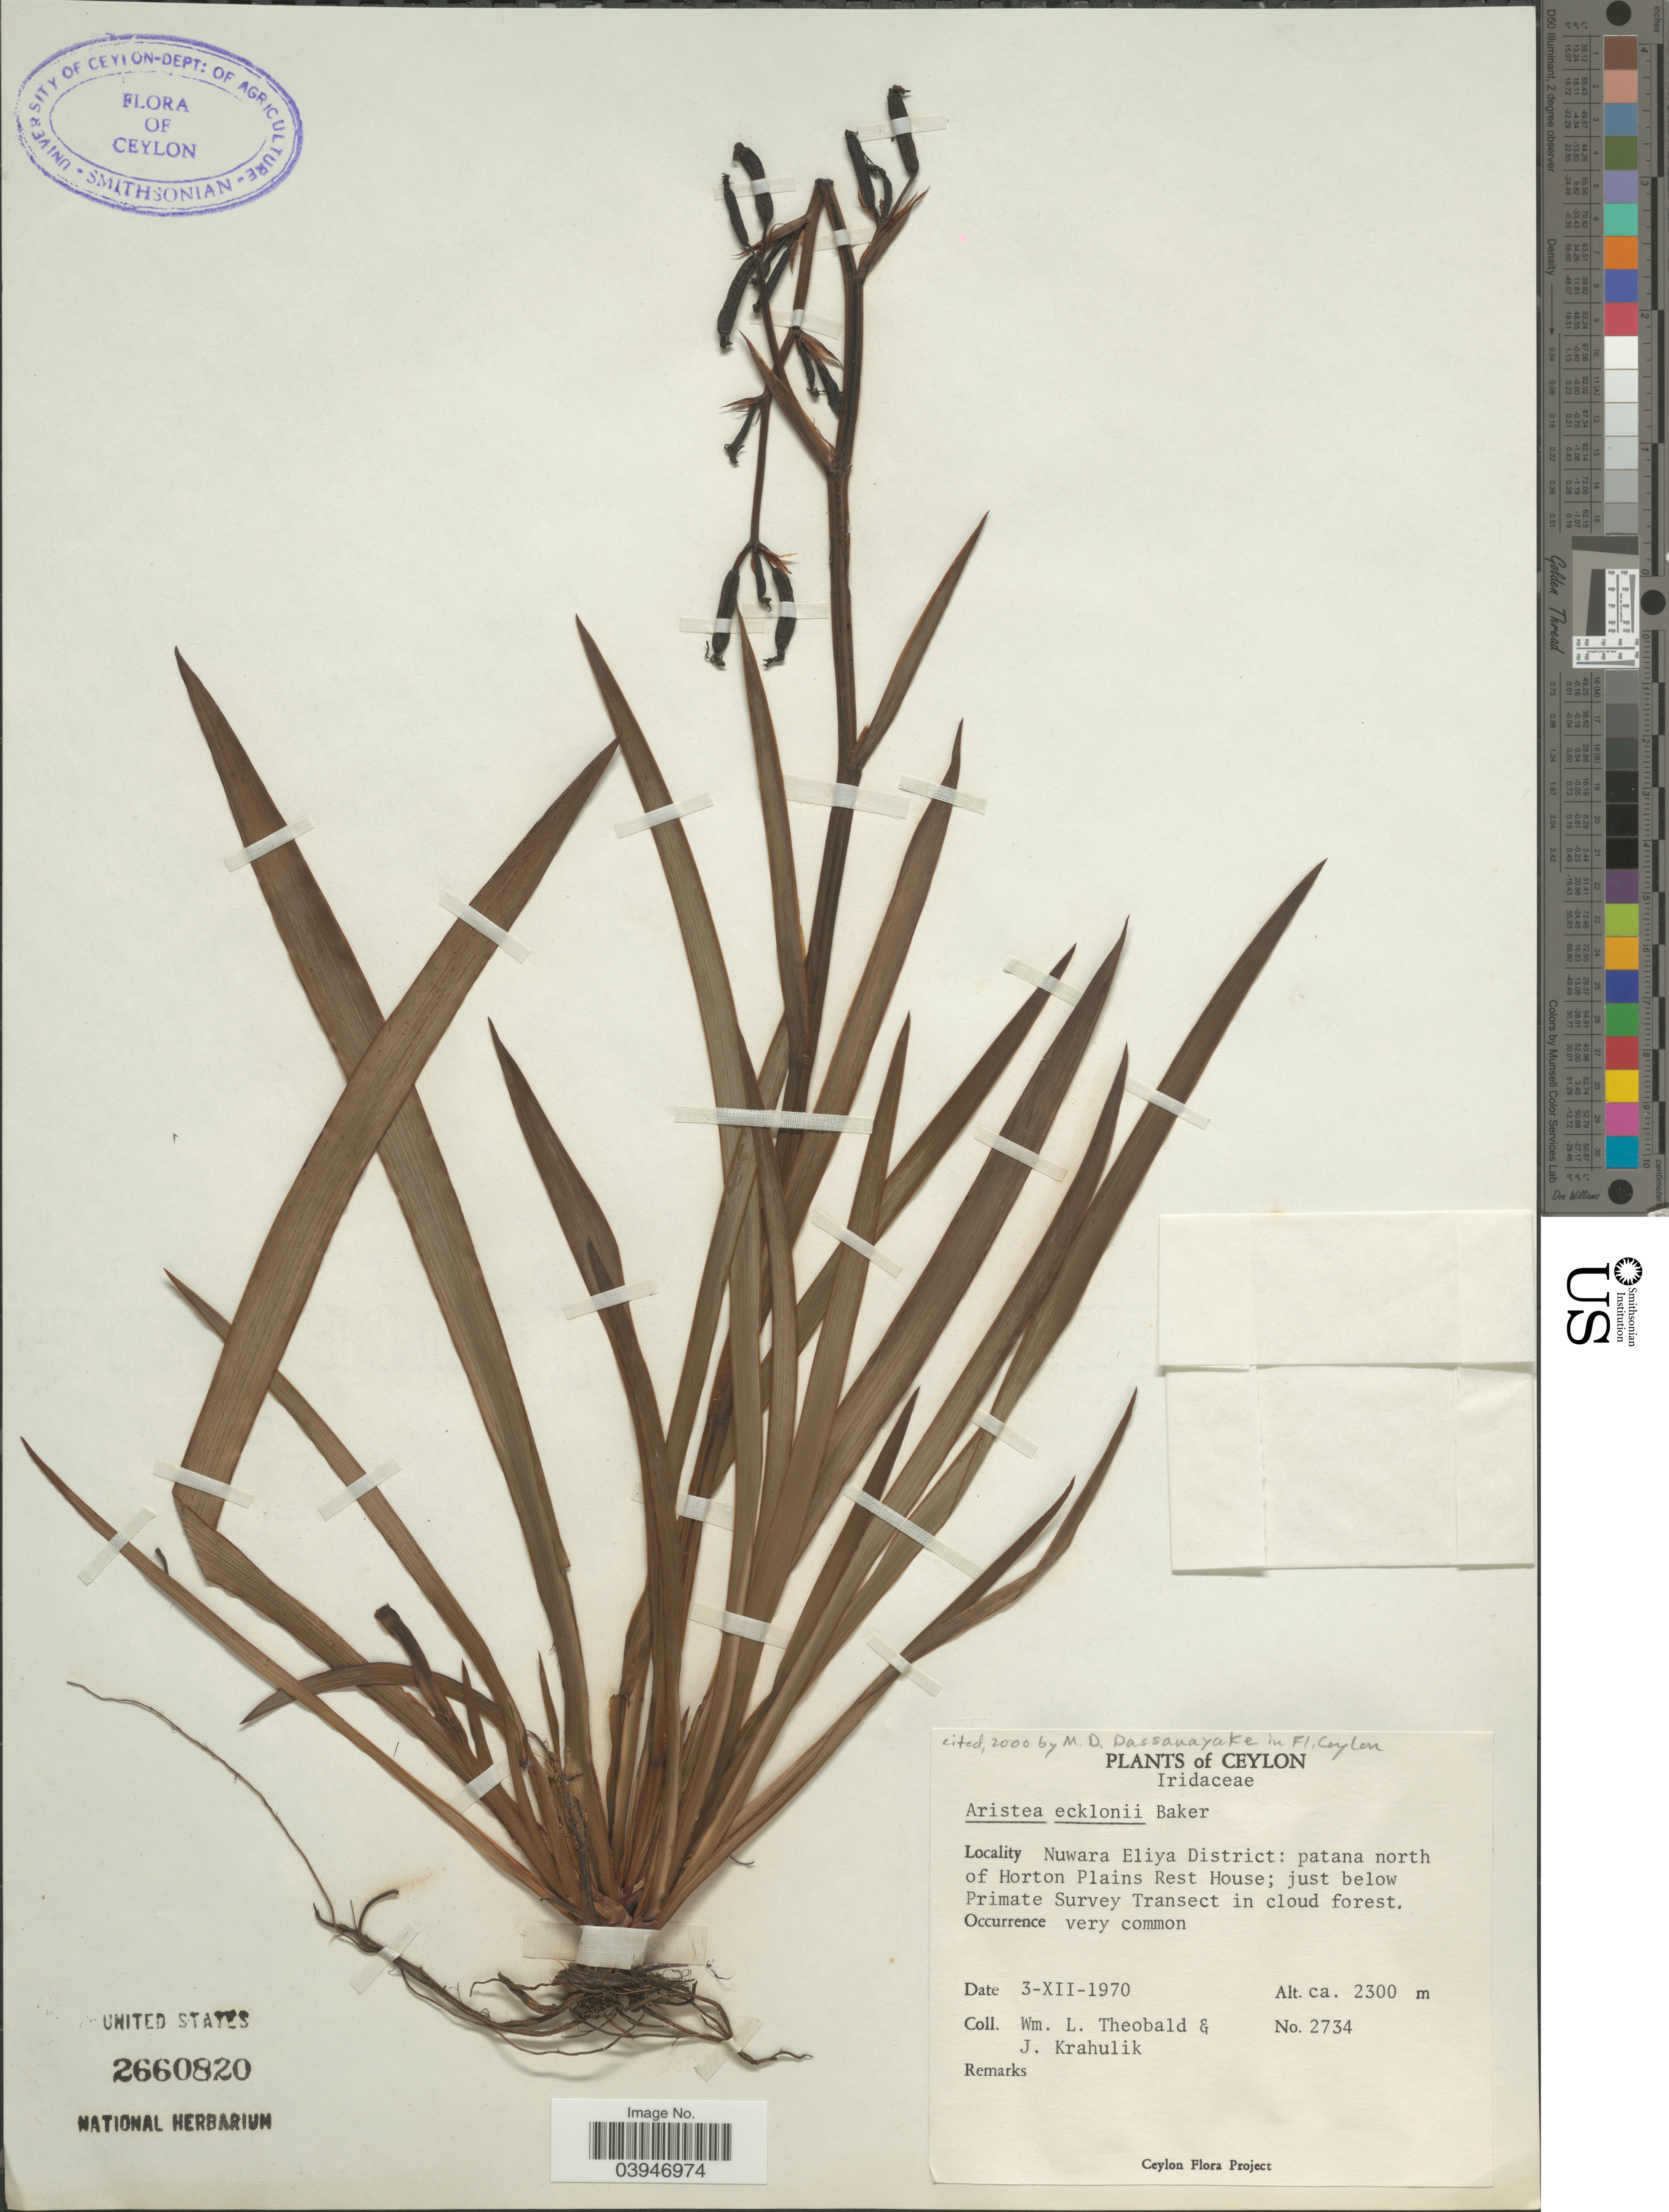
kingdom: Plantae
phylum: Tracheophyta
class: Liliopsida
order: Asparagales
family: Iridaceae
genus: Aristea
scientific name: Aristea ecklonii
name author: Baker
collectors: W. L. Theobald & J. Krahulik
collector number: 2734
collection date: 1970-12-03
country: Sri Lanka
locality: Ceylon. Nuwara Eliya District: patana north of Horton Plains Rest House; just below Primate Survey Transect.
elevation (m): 2300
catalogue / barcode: US 2660820